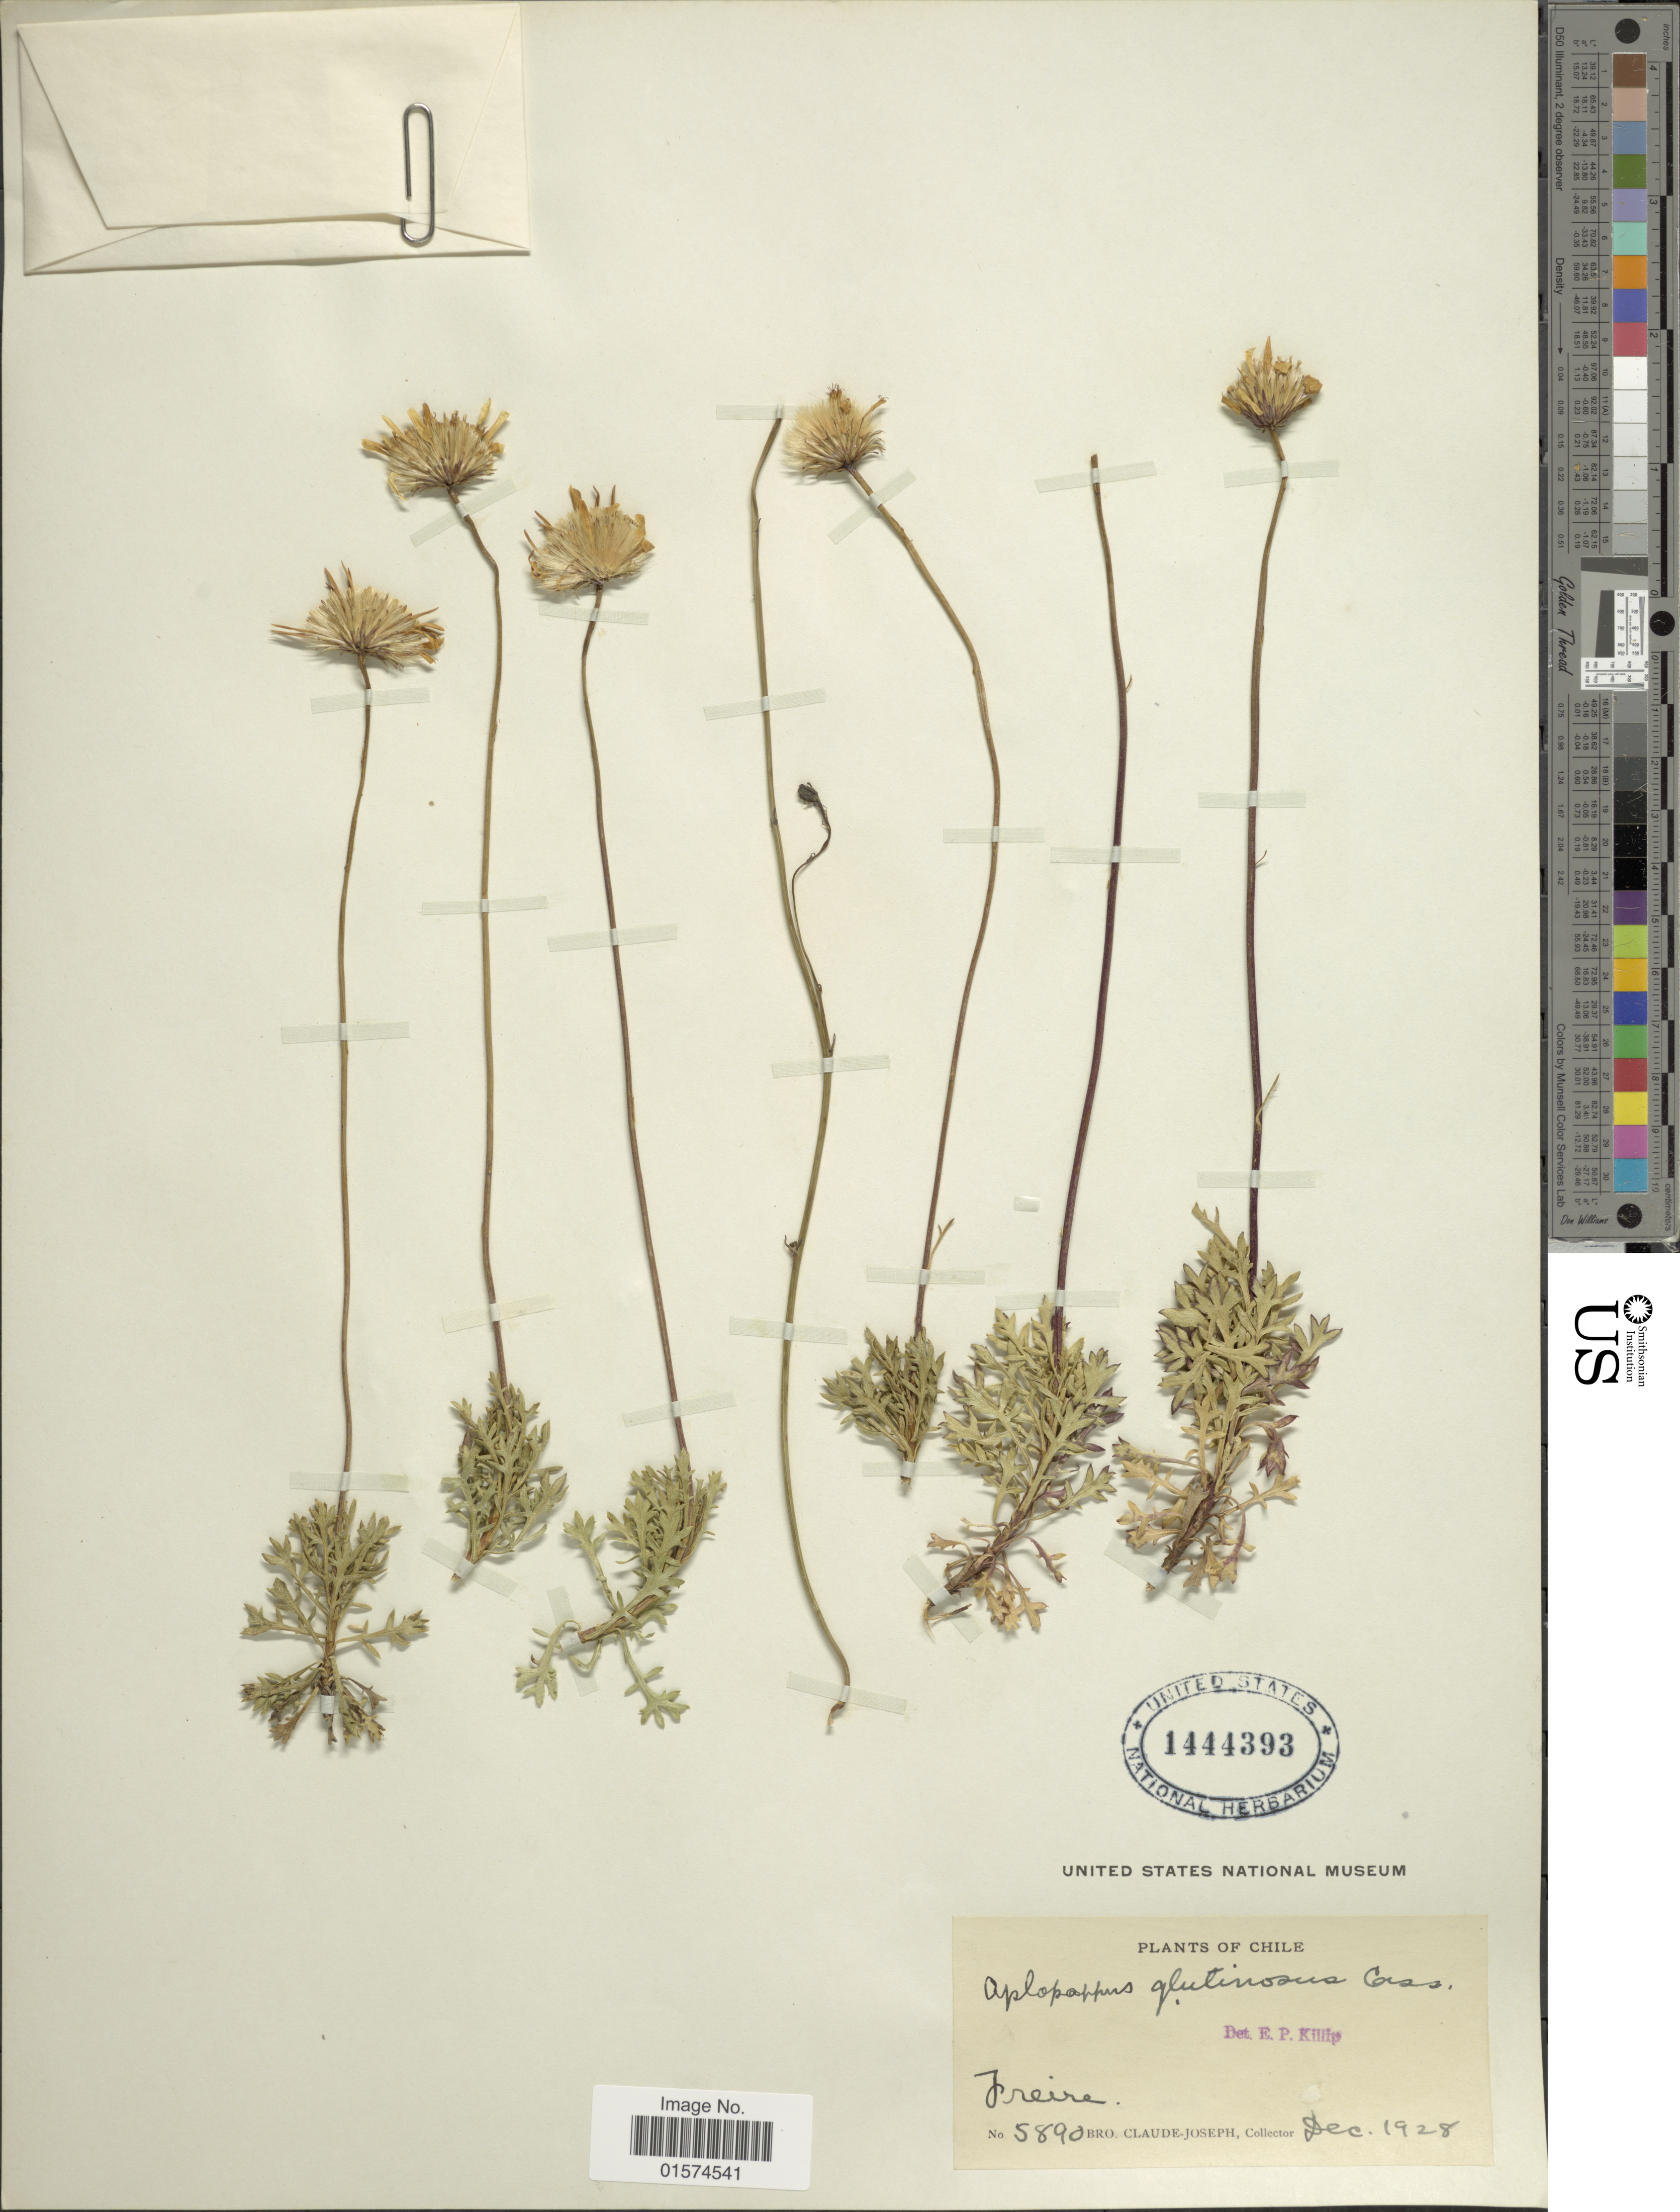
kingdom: Plantae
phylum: Tracheophyta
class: Magnoliopsida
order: Asterales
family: Asteraceae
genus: Haplopappus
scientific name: Haplopappus glutinosus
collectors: Bro. Claude-Joseph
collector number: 5890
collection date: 1928-12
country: Chile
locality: Freire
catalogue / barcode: US 1444393